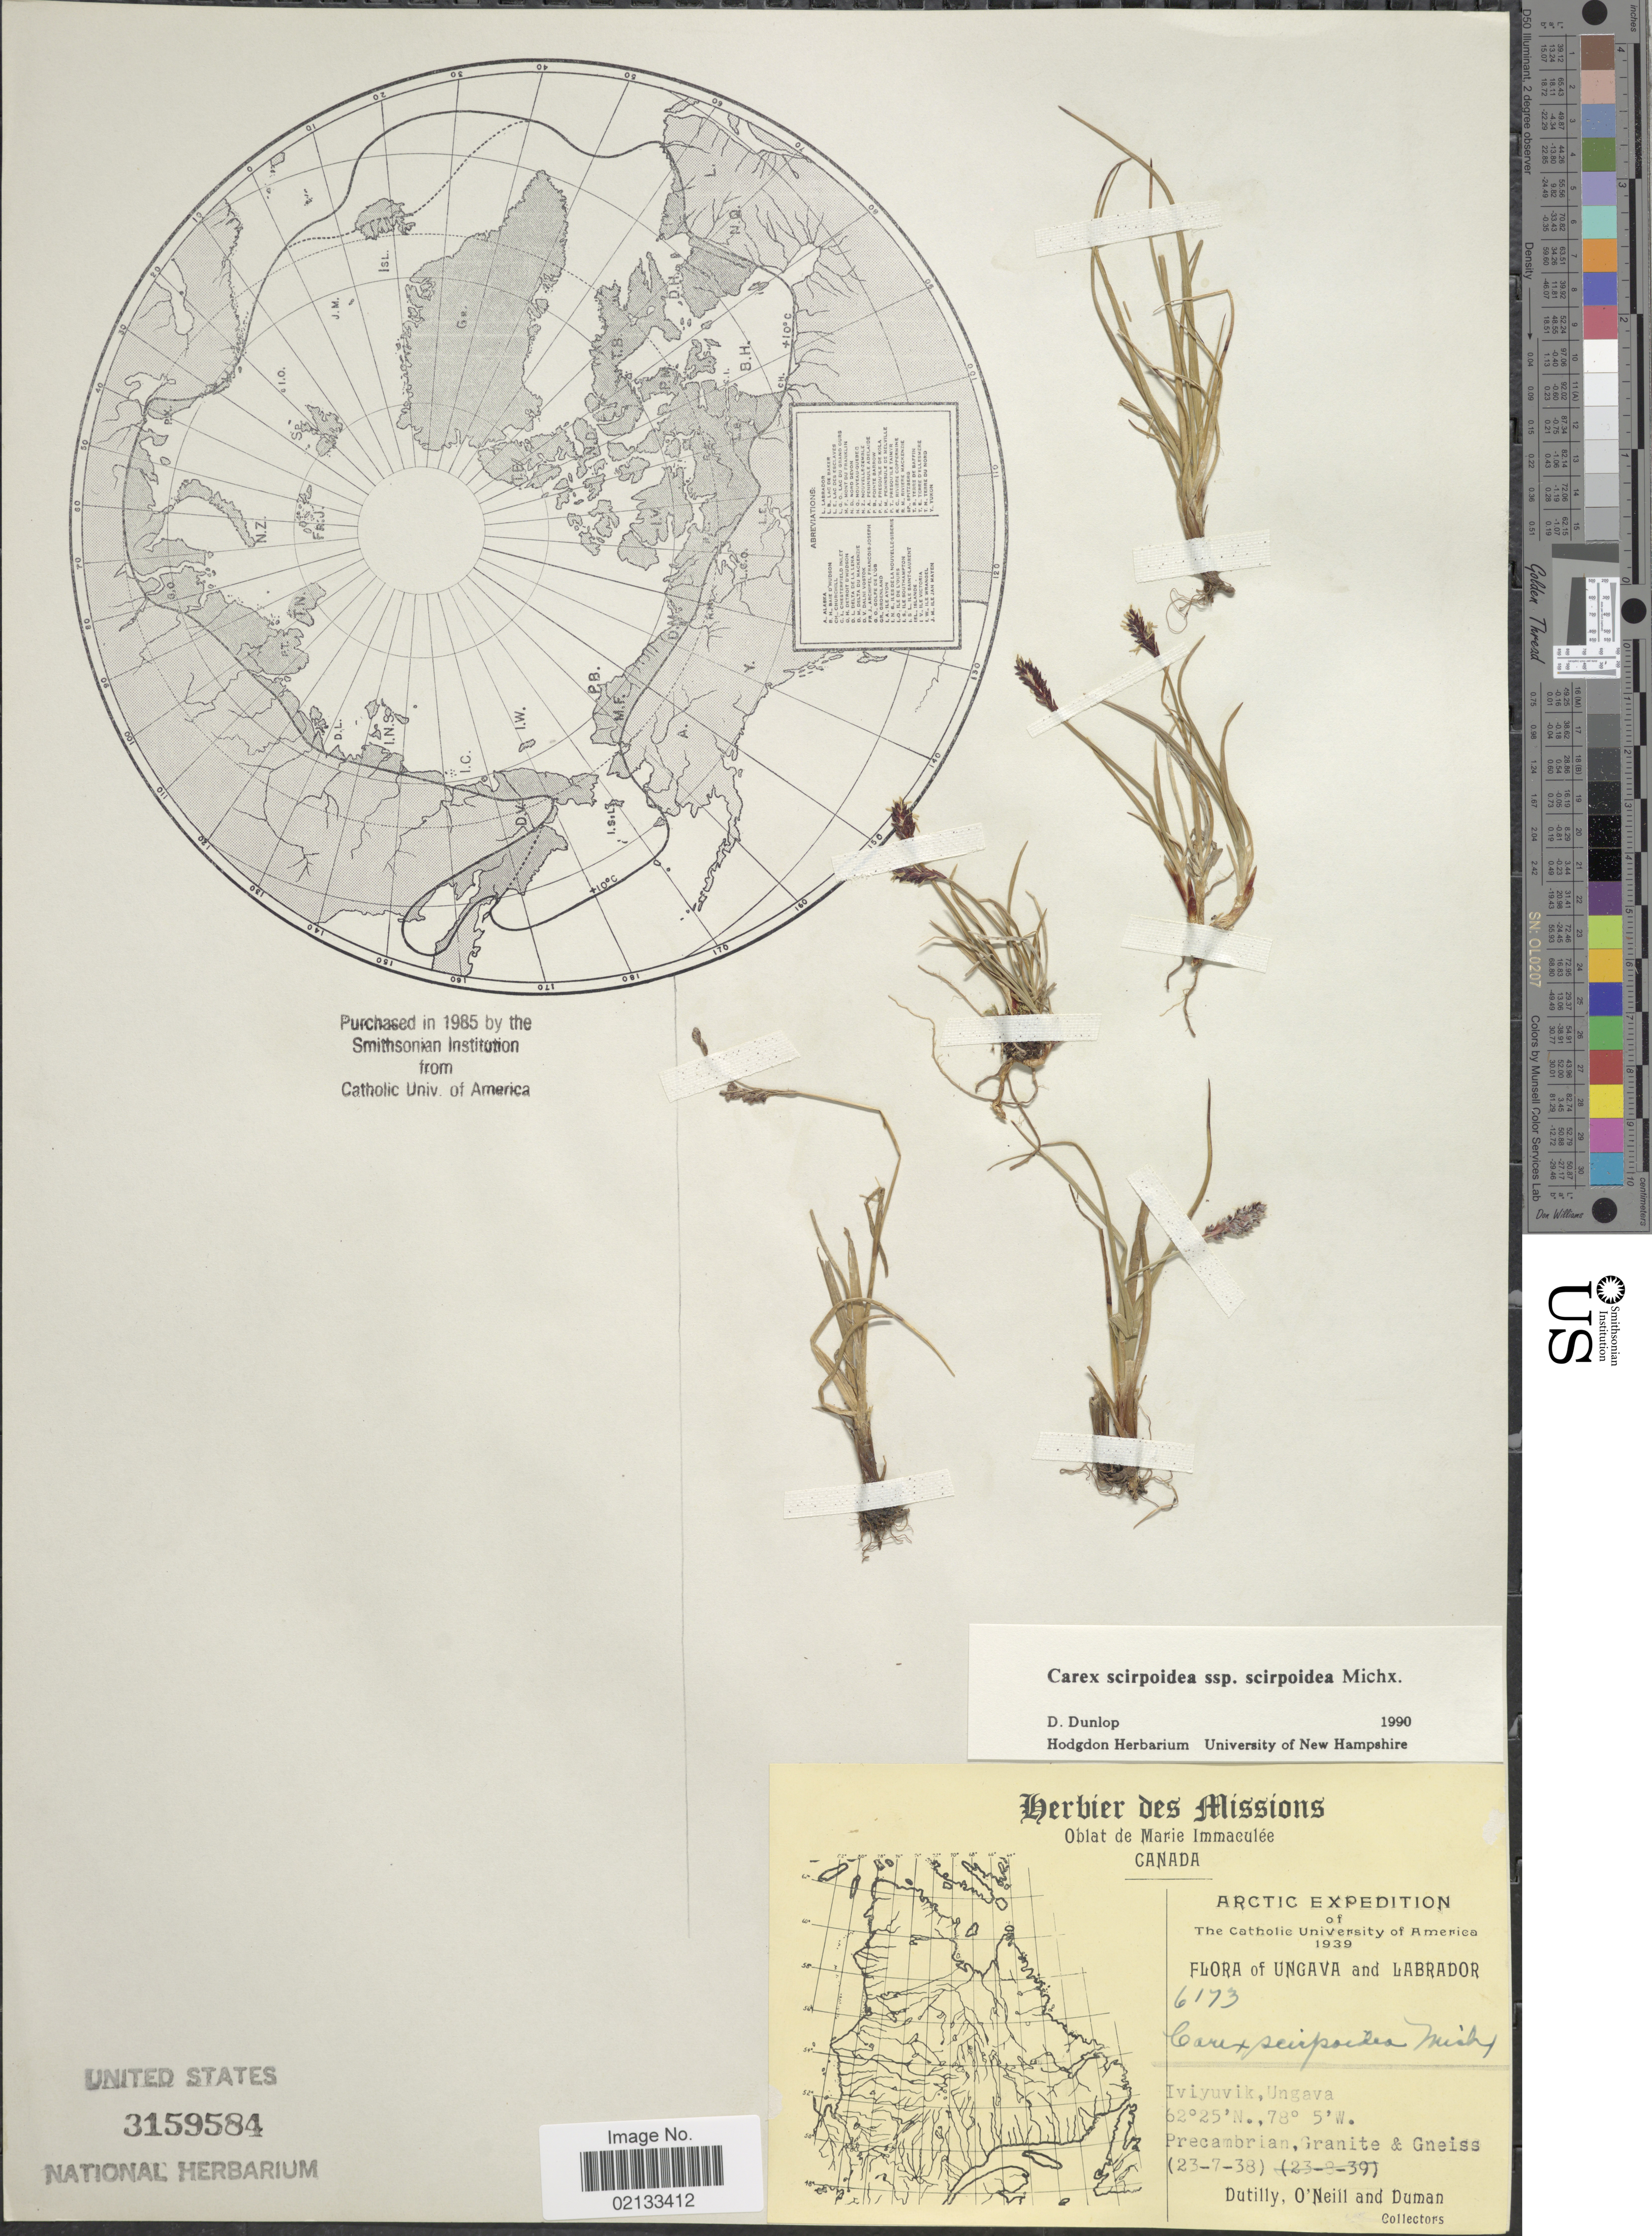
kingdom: Plantae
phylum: Tracheophyta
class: Liliopsida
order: Poales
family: Cyperaceae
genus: Carex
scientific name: Carex scirpoidea subsp. scirpoidea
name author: Michx.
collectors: -. Dutilly, O' Neill & -. Duman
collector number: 6173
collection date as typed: Transcribed d/m/y: 23/7/38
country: Canada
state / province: Quebec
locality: Arctic, Ungava, Iviyuvik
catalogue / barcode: US 3159584